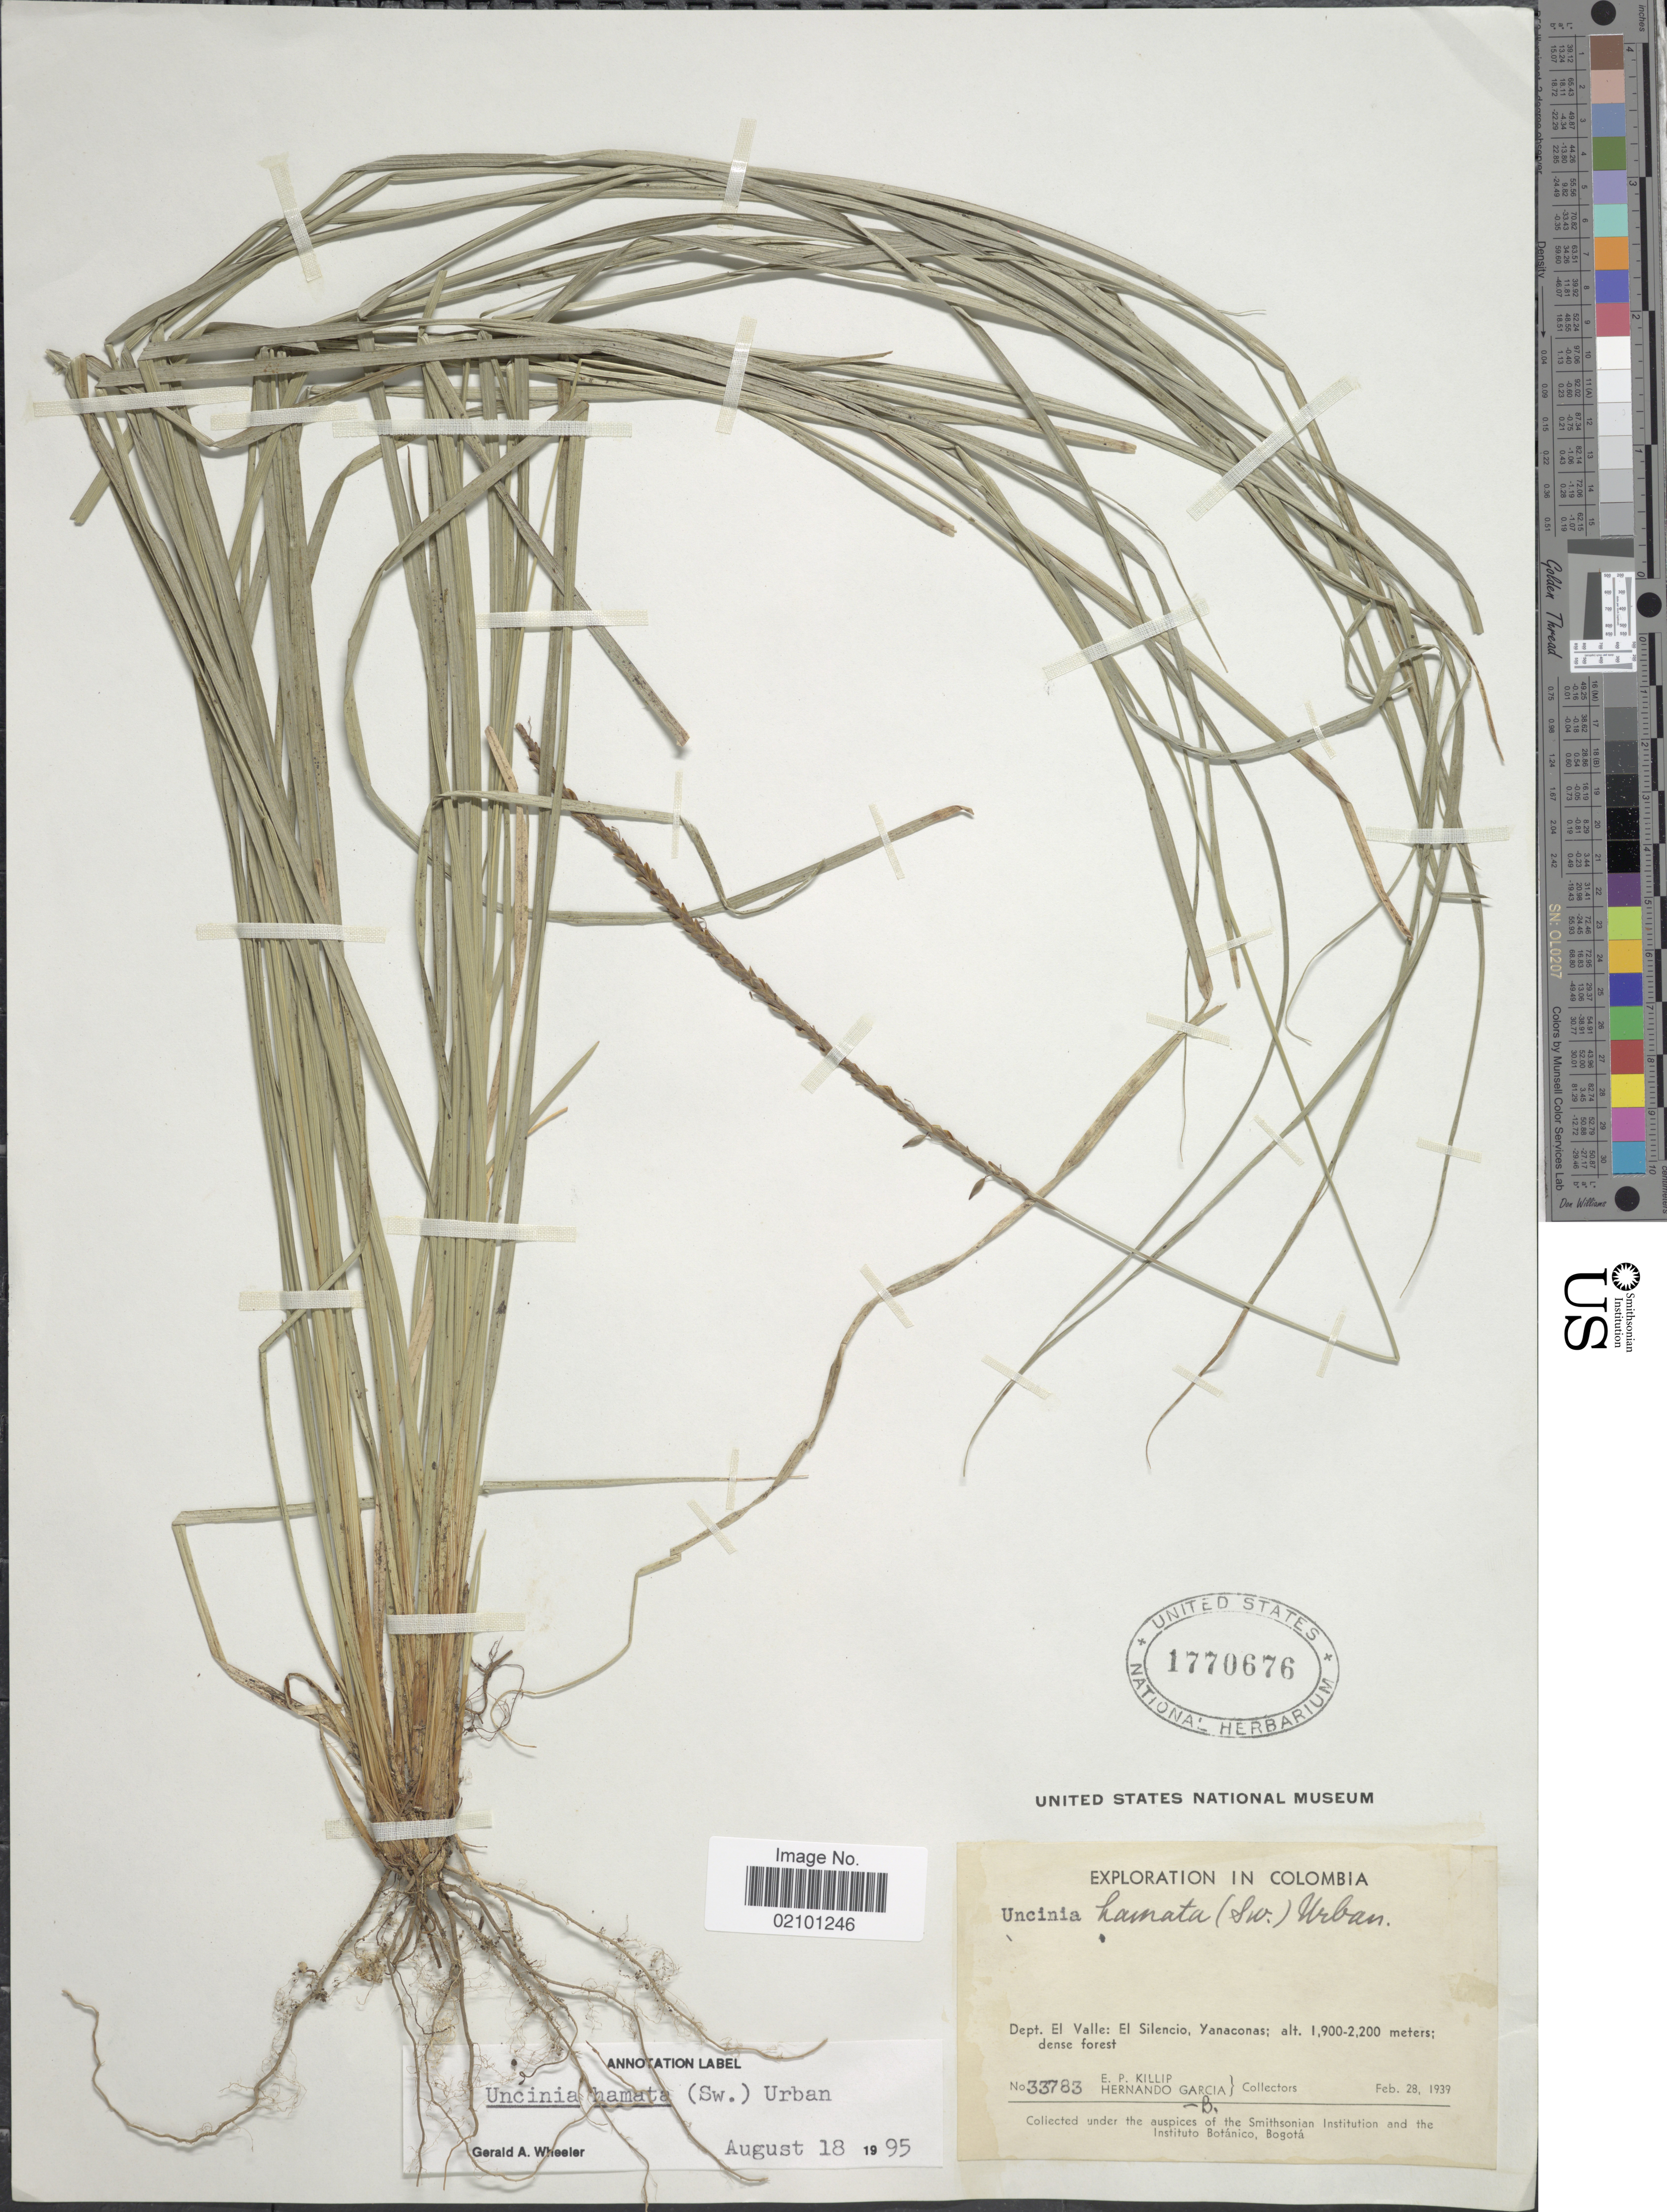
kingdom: Plantae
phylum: Tracheophyta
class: Liliopsida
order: Poales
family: Cyperaceae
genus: Carex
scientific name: Carex hamata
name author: Sw.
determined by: Strong, M. T., (US), Smithsonian Institution - National Museum of Natural History (UNITED STATES)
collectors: E. P. Killip & H. Garcia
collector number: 33783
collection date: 1939-02-28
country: Colombia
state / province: Valle del Cauca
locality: Dept. El Valle: El Silencio, Yanaconas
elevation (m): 1900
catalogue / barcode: US 1770676